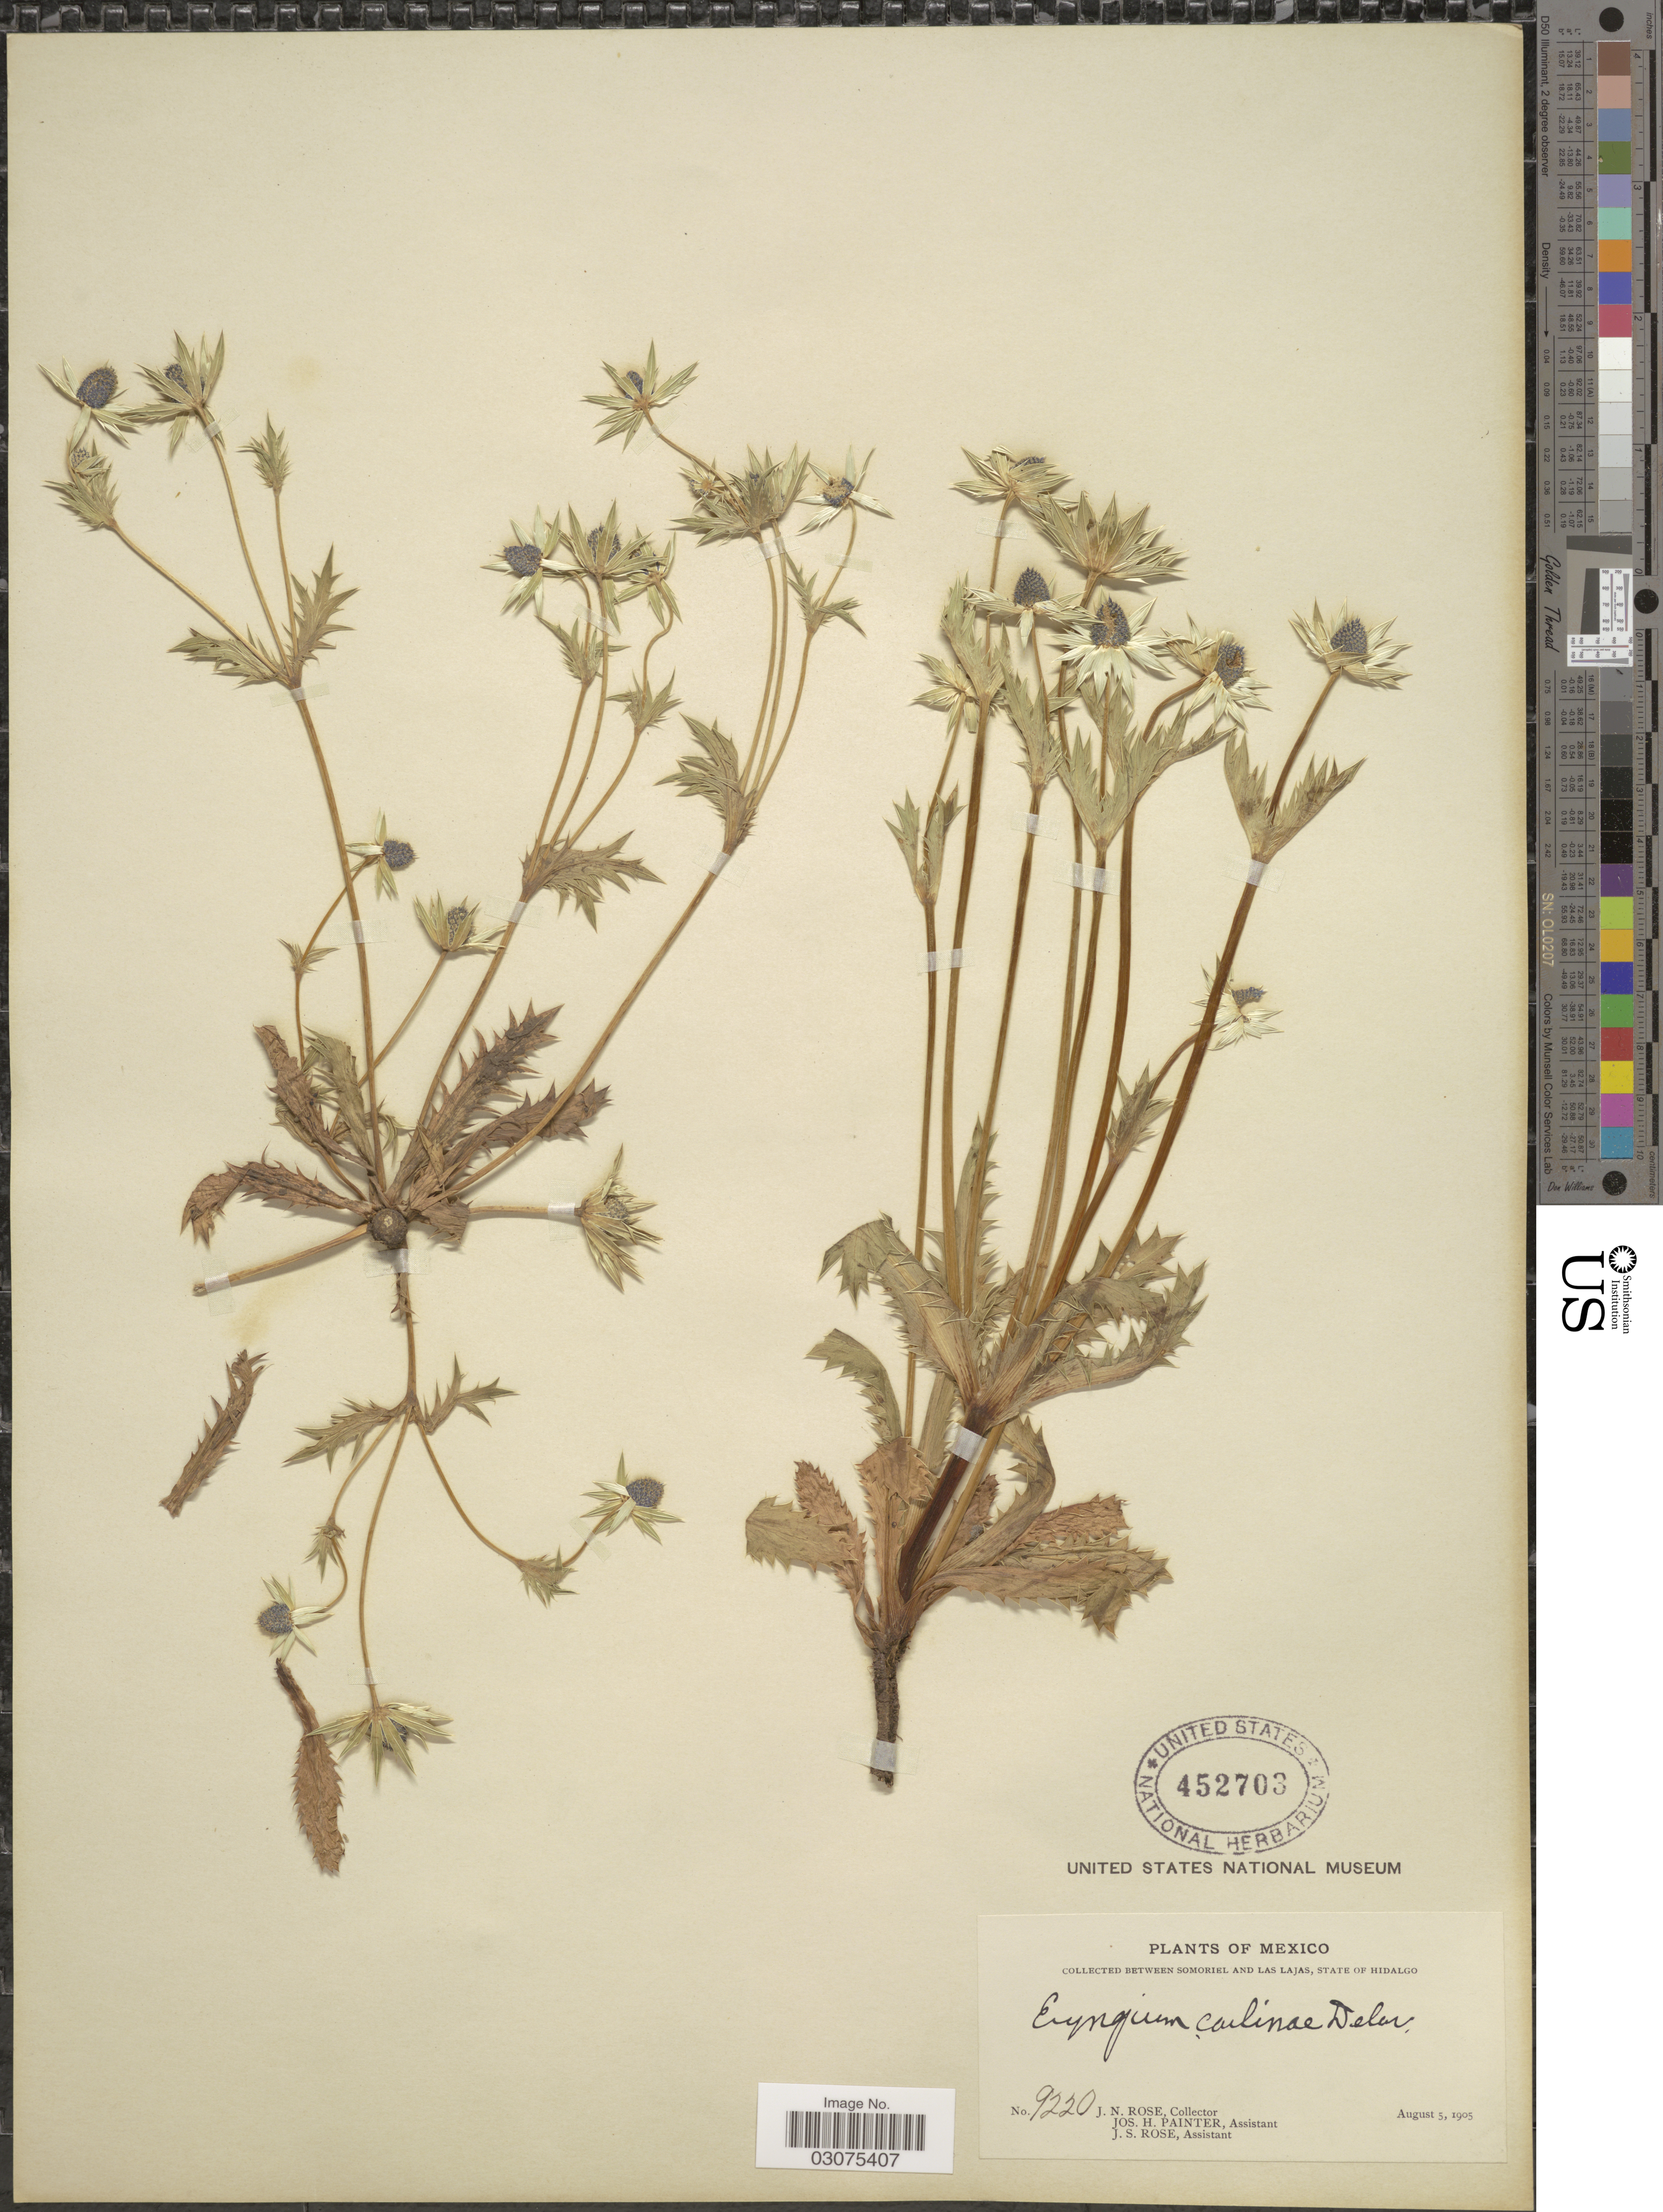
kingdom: Plantae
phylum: Tracheophyta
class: Magnoliopsida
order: Apiales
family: Apiaceae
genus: Eryngium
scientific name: Eryngium carlinae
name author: F. Delaroche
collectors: J. N. Rose, J. H. Painter & J. S. Rose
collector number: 9220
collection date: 1905-08-05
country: Mexico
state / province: Hidalgo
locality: Between Somoriel and Las Lajas.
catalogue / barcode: US 452703